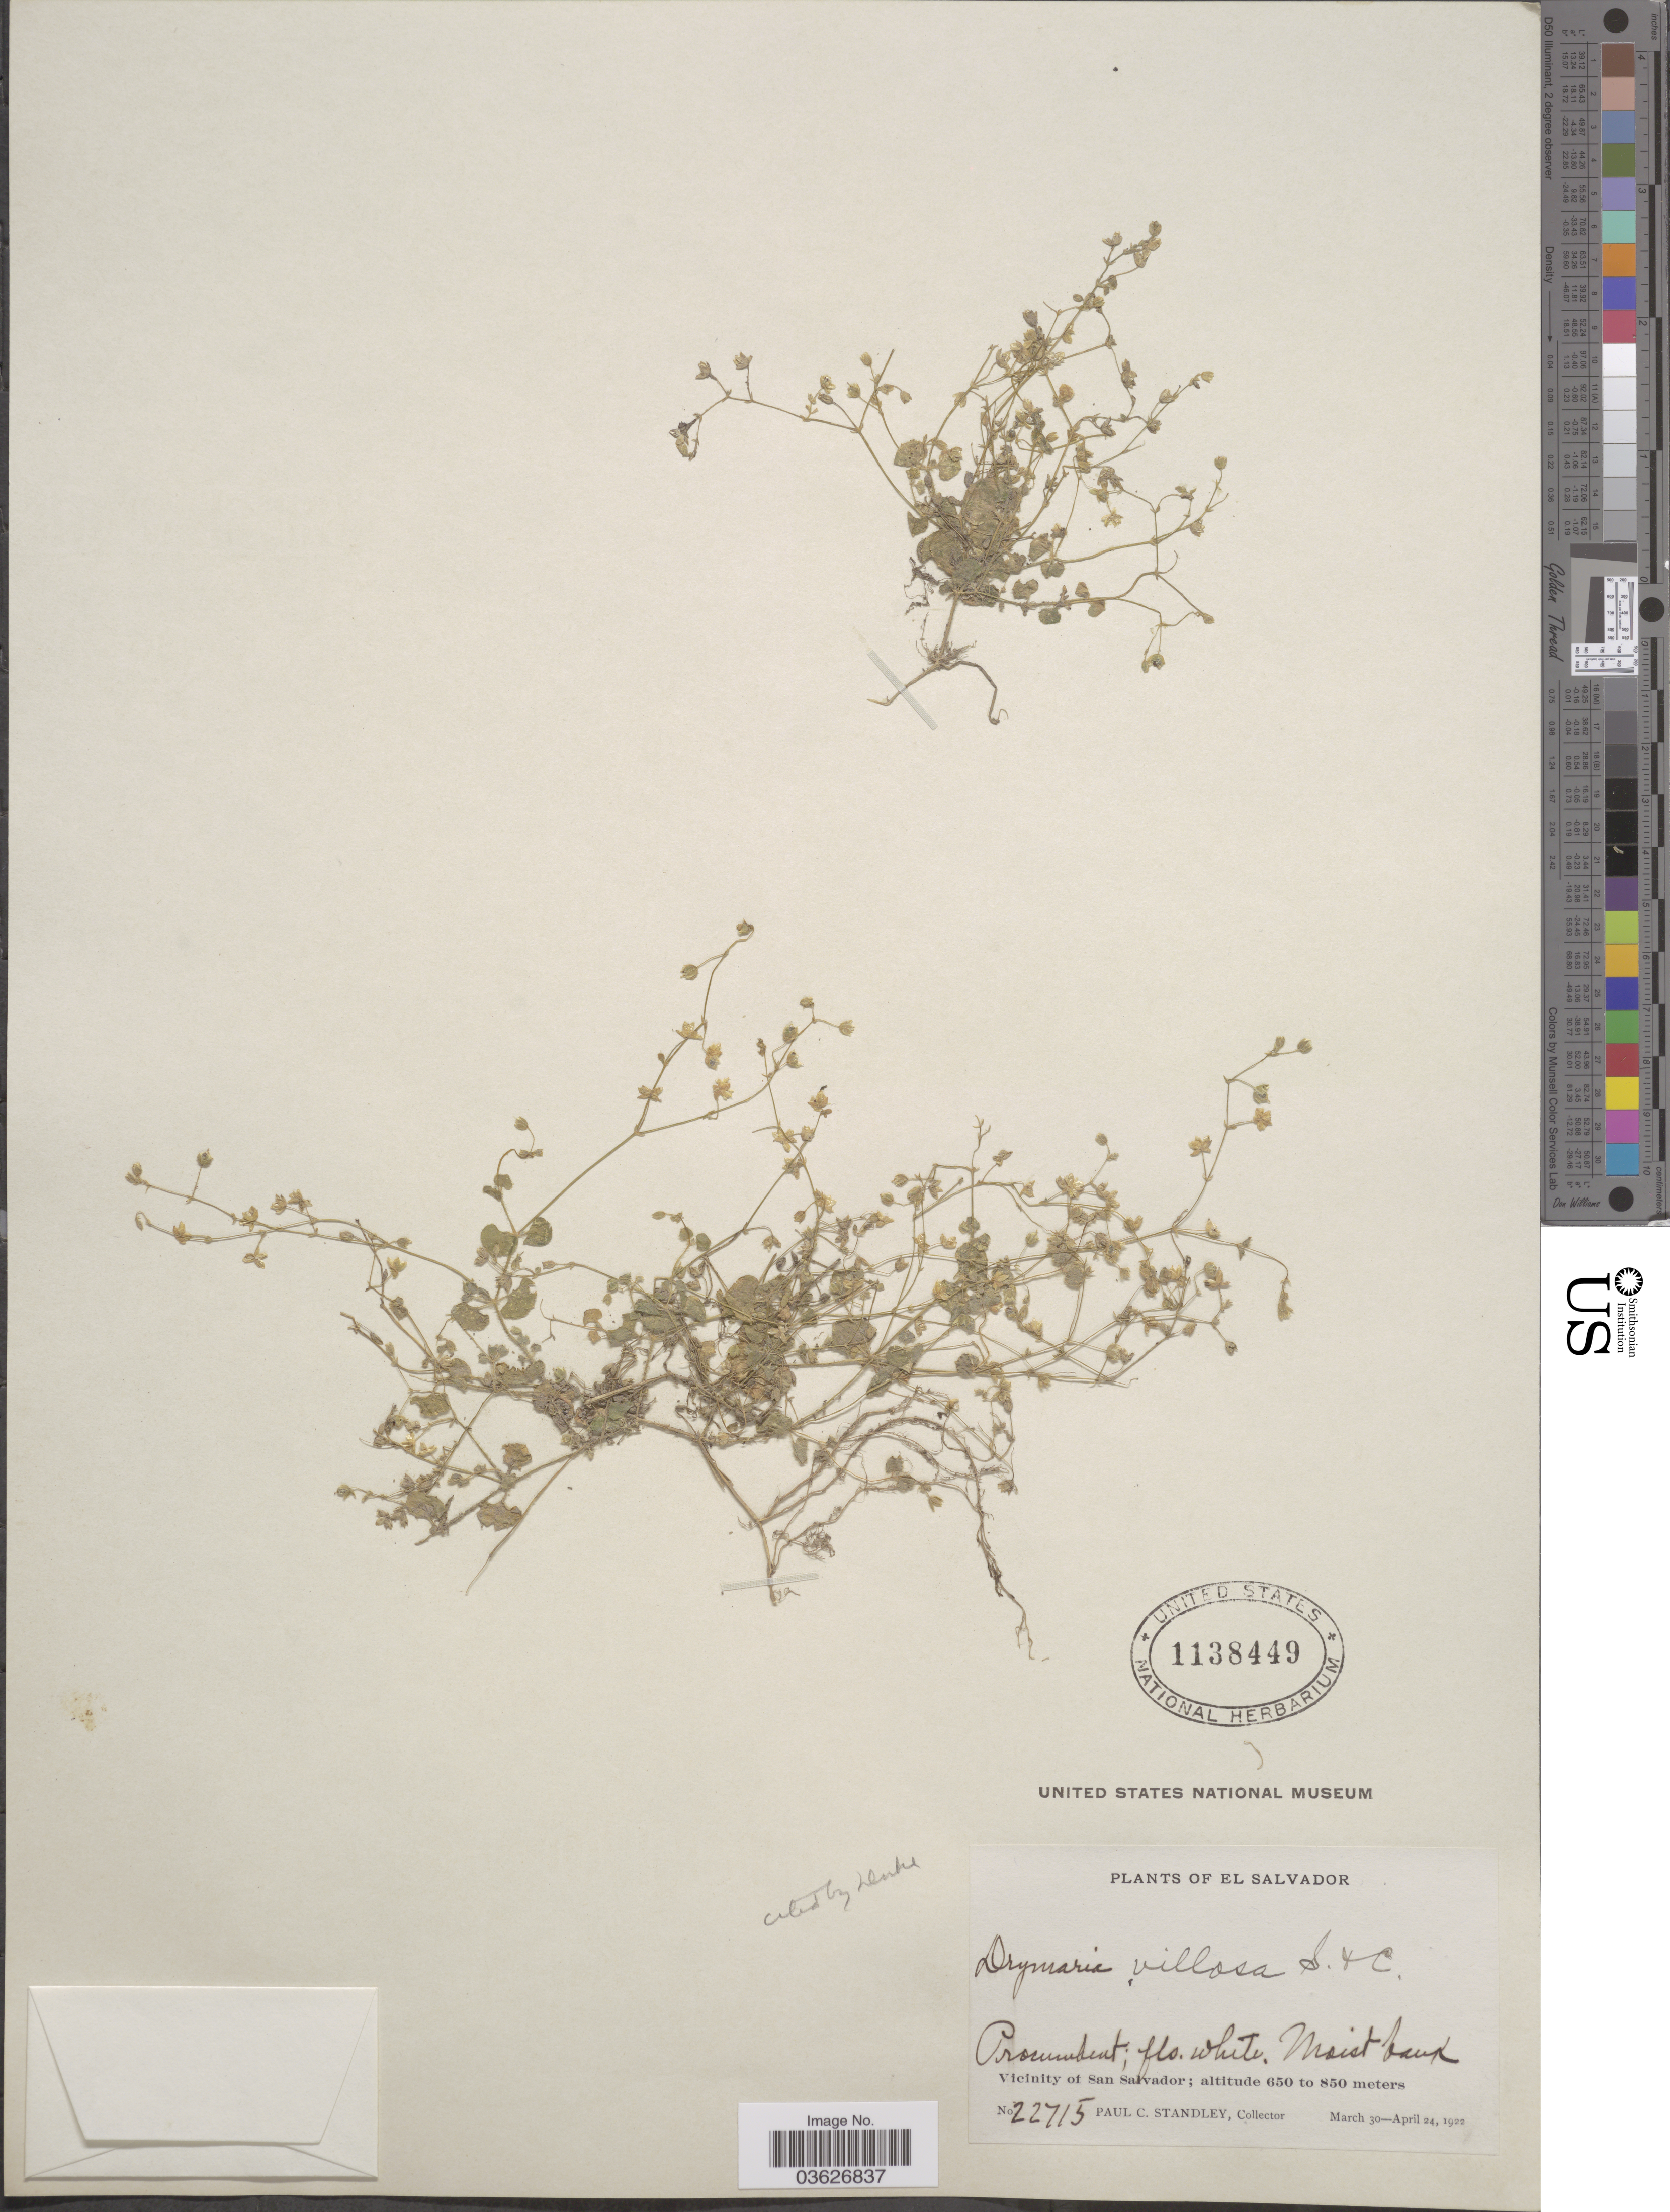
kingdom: Plantae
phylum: Tracheophyta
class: Magnoliopsida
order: Caryophyllales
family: Caryophyllaceae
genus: Drymaria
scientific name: Drymaria villosa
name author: Cham. & Schltdl.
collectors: P. C. Standley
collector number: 22715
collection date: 1922-03-30/1922-04-24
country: El Salvador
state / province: San Salvador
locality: Vicinity of San Salvador.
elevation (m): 650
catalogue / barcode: US 1138449